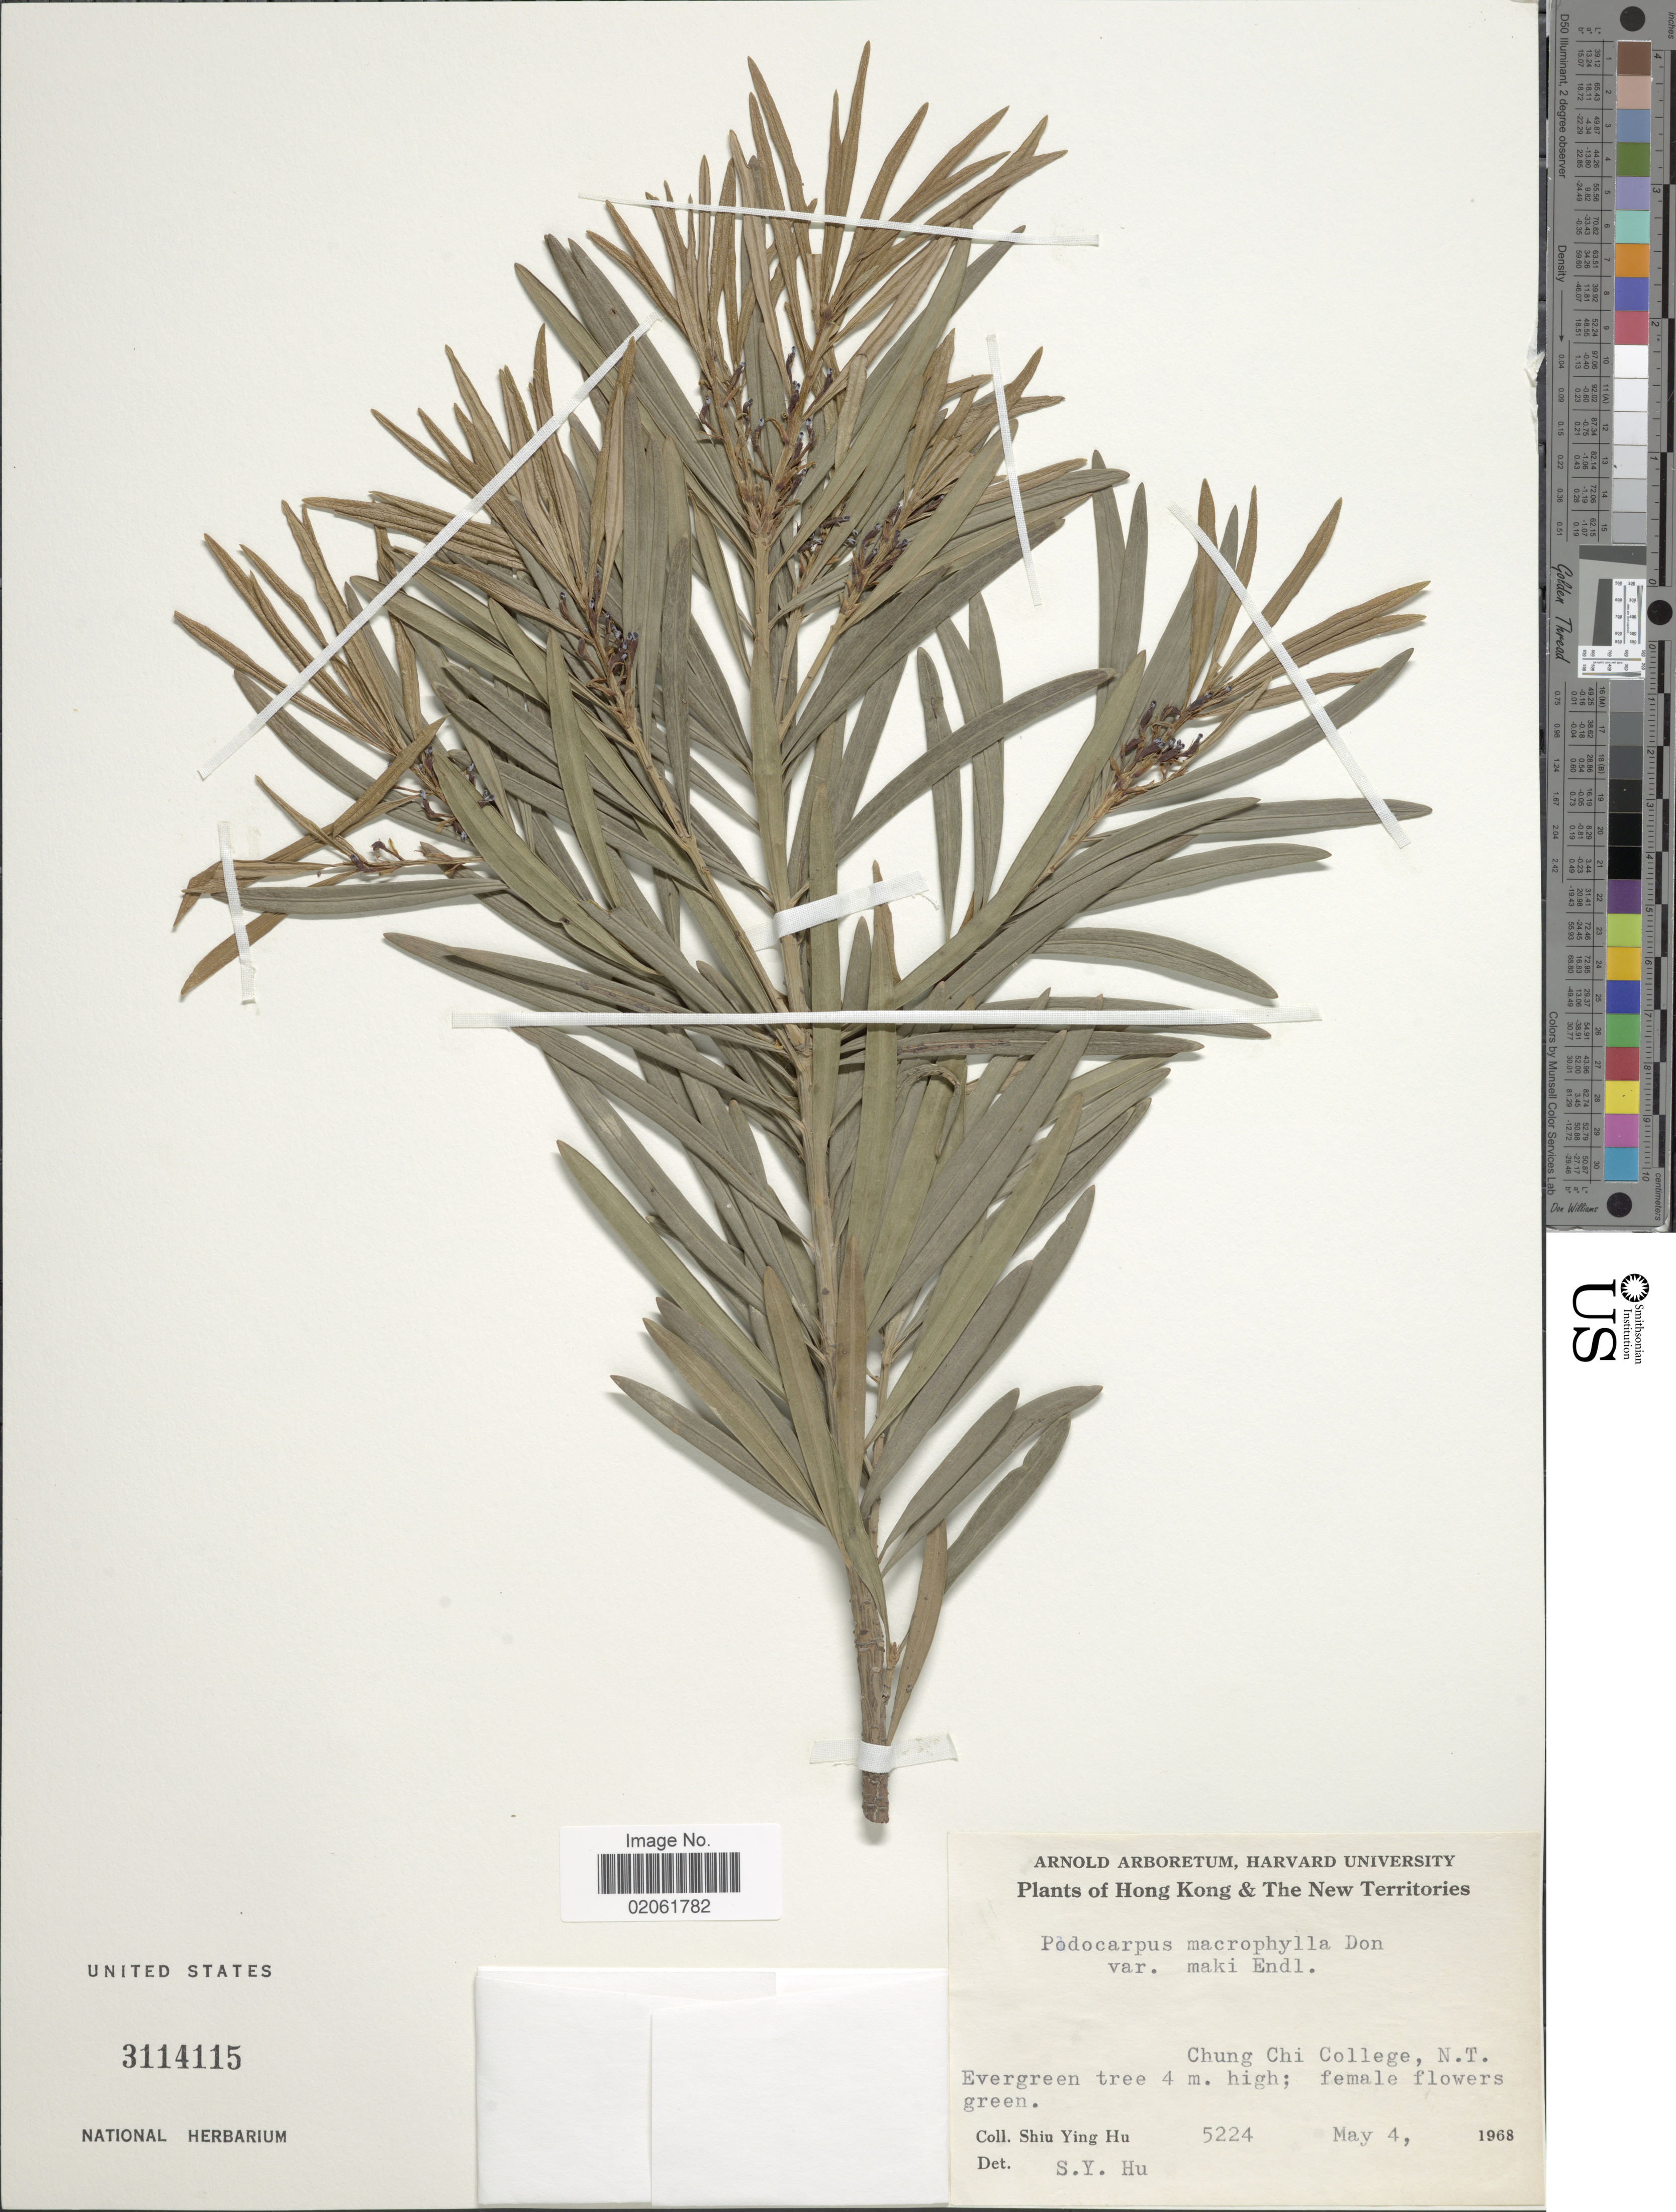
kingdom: Plantae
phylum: Tracheophyta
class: Pinopsida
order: Pinales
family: Podocarpaceae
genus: Podocarpus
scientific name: Podocarpus macrophyllus var. maki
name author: Siebold & Zucc.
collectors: S. Y. Hu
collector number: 5224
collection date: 1968-05-04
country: China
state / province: Hong Kong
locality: Hong Kong & The New Territories, Chung Chi College, N.T.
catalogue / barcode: US 3114115